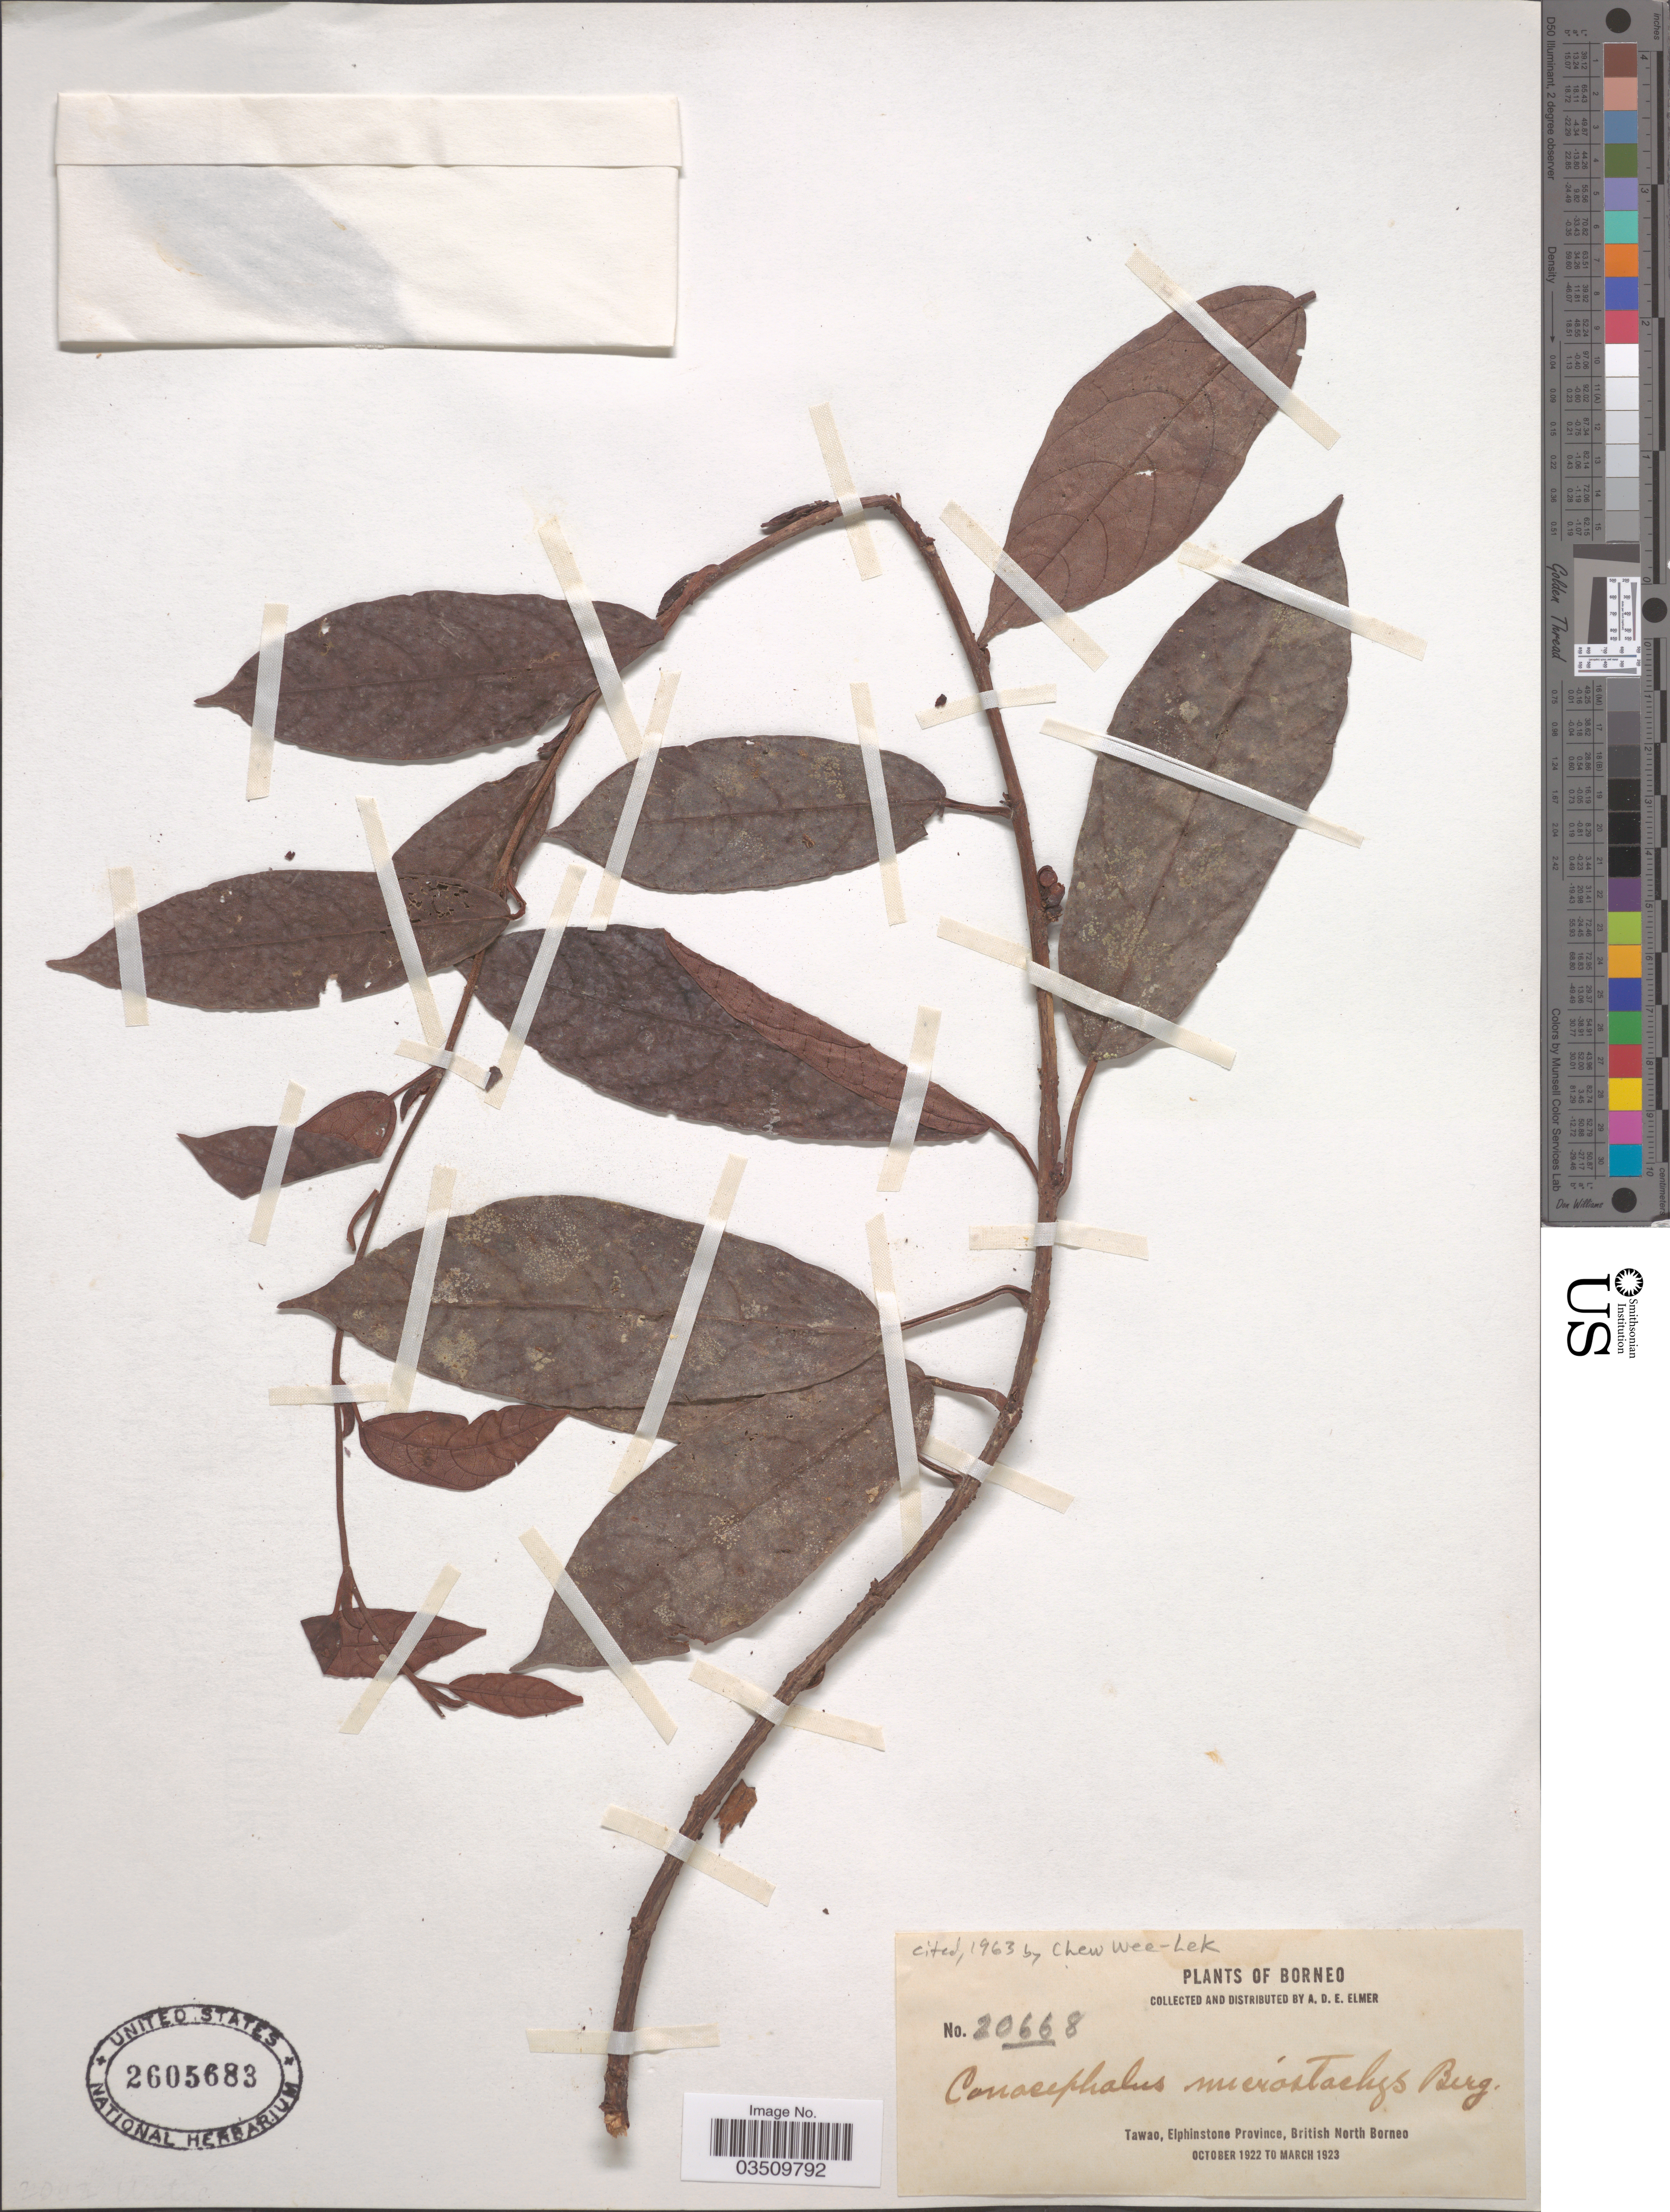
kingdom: Plantae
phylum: Tracheophyta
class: Magnoliopsida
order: Rosales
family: Urticaceae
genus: Poikilospermum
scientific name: Poikilospermum microstachys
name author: (Barg.-Petr.) Merr.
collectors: A. D. E. Elmer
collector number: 20668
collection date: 1922-10/1923-03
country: Malaysia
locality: Borneo. Tawao, Elphinstone Province, British North Borneo.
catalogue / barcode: US 2605683